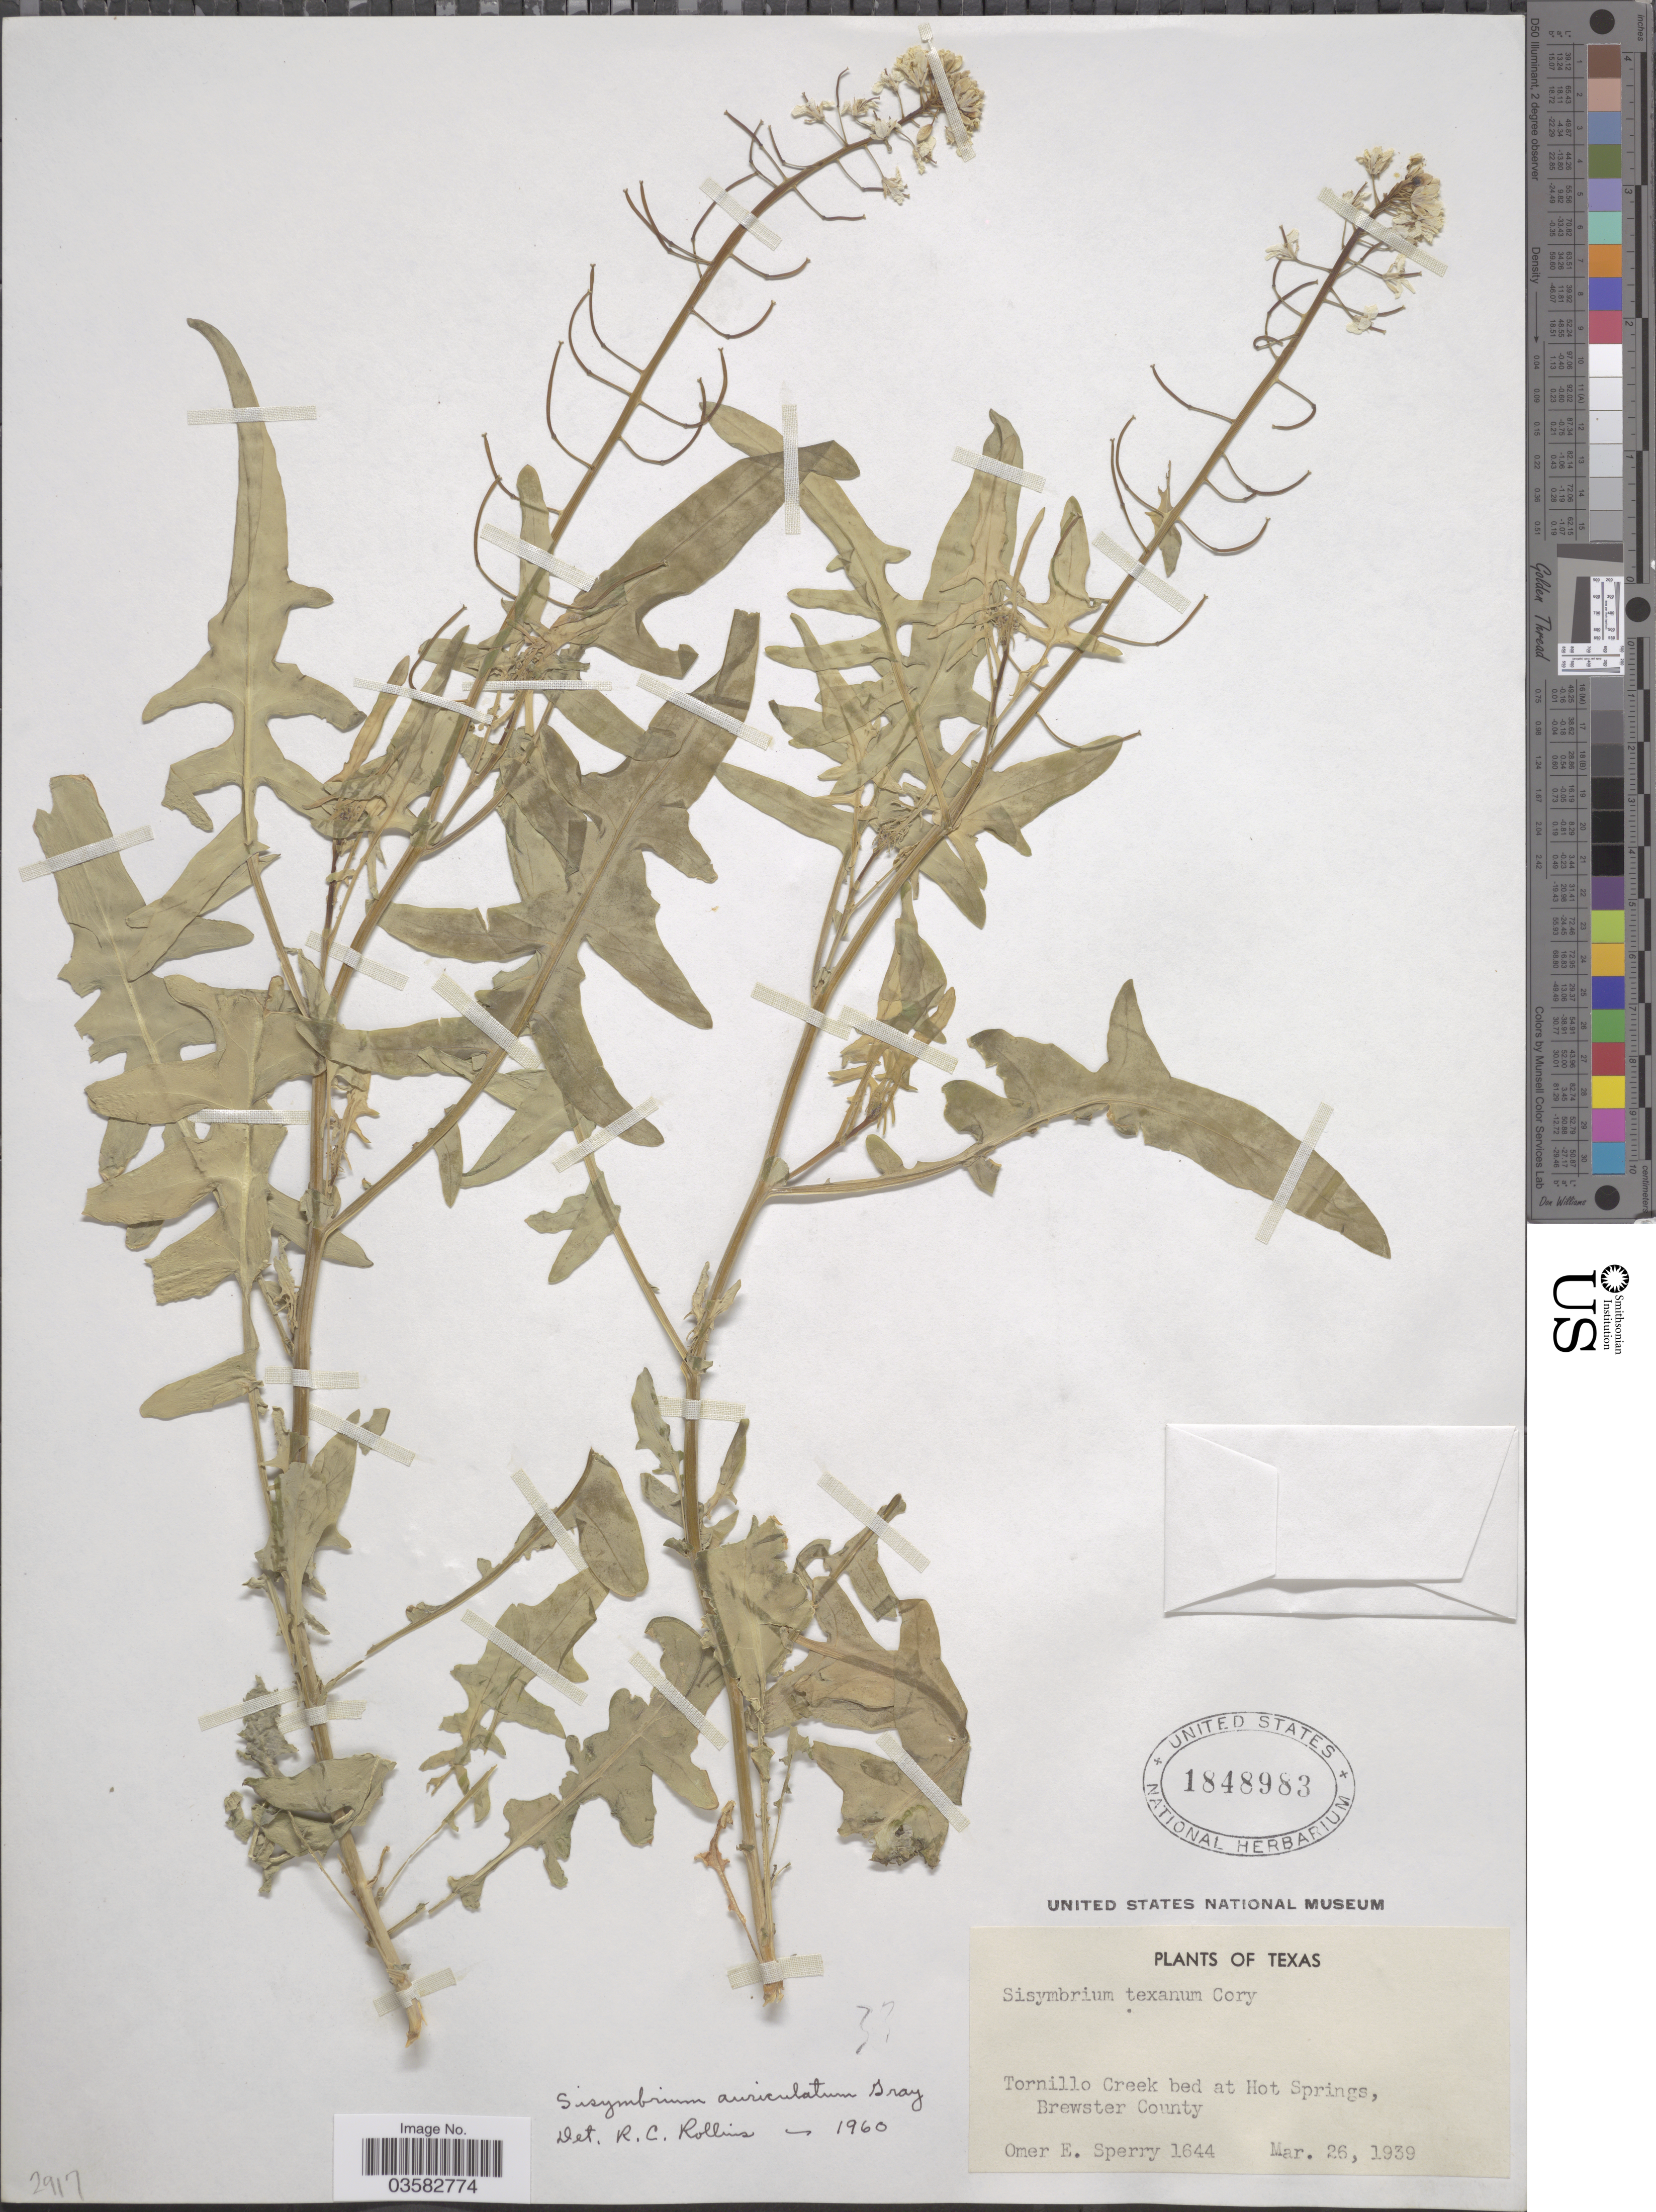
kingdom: Plantae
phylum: Tracheophyta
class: Magnoliopsida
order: Brassicales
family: Brassicaceae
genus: Sisymbrium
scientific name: Sisymbrium auriculatum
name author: A. Gray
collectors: O. E. Sperry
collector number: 1644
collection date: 1939-03-26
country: United States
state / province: Texas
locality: Tornillo Creek bed at Hot Springs, Brewster County.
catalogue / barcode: US 1848983